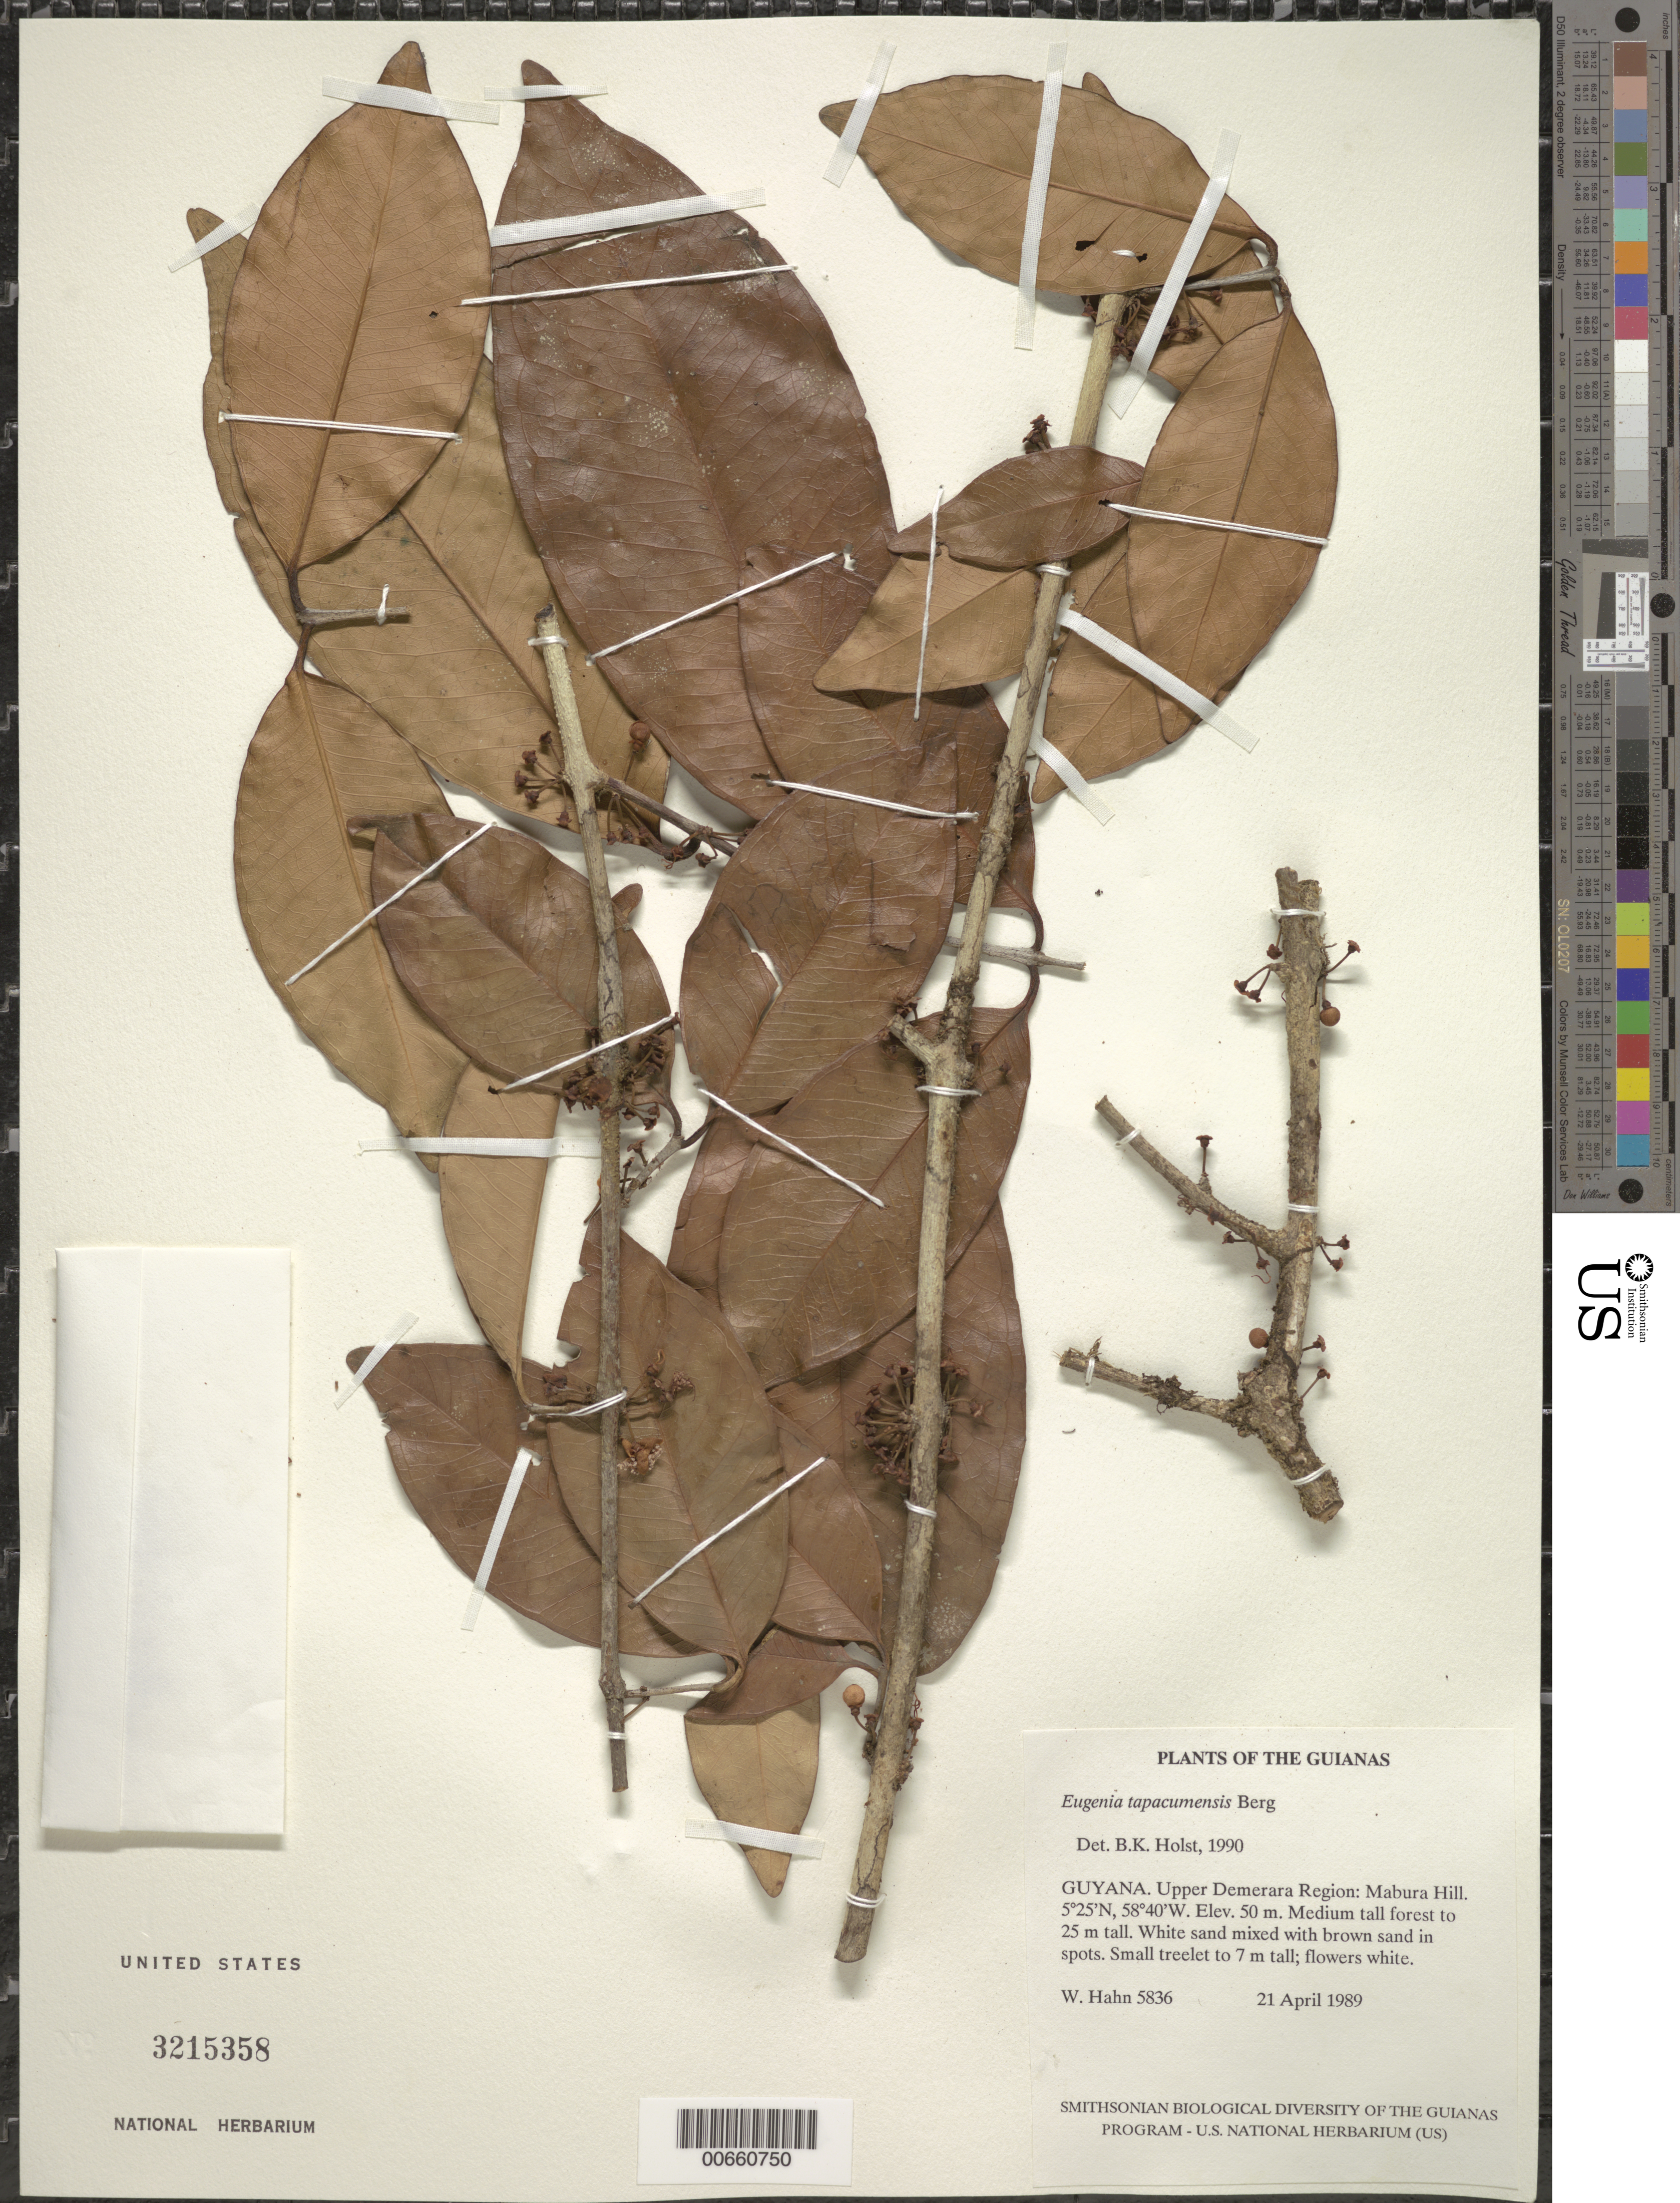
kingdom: Plantae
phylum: Tracheophyta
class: Magnoliopsida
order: Myrtales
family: Myrtaceae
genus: Eugenia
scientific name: Eugenia stictopetala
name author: DC.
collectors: T. Henkel, M. Chin & L. Williams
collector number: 5836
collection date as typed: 26 July 1994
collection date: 1994-07-26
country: Guyana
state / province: Potaro-Siparuni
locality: Pakaraima Mtns; Upper Ireng River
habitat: Riverine forest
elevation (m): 750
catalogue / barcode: US 3215358